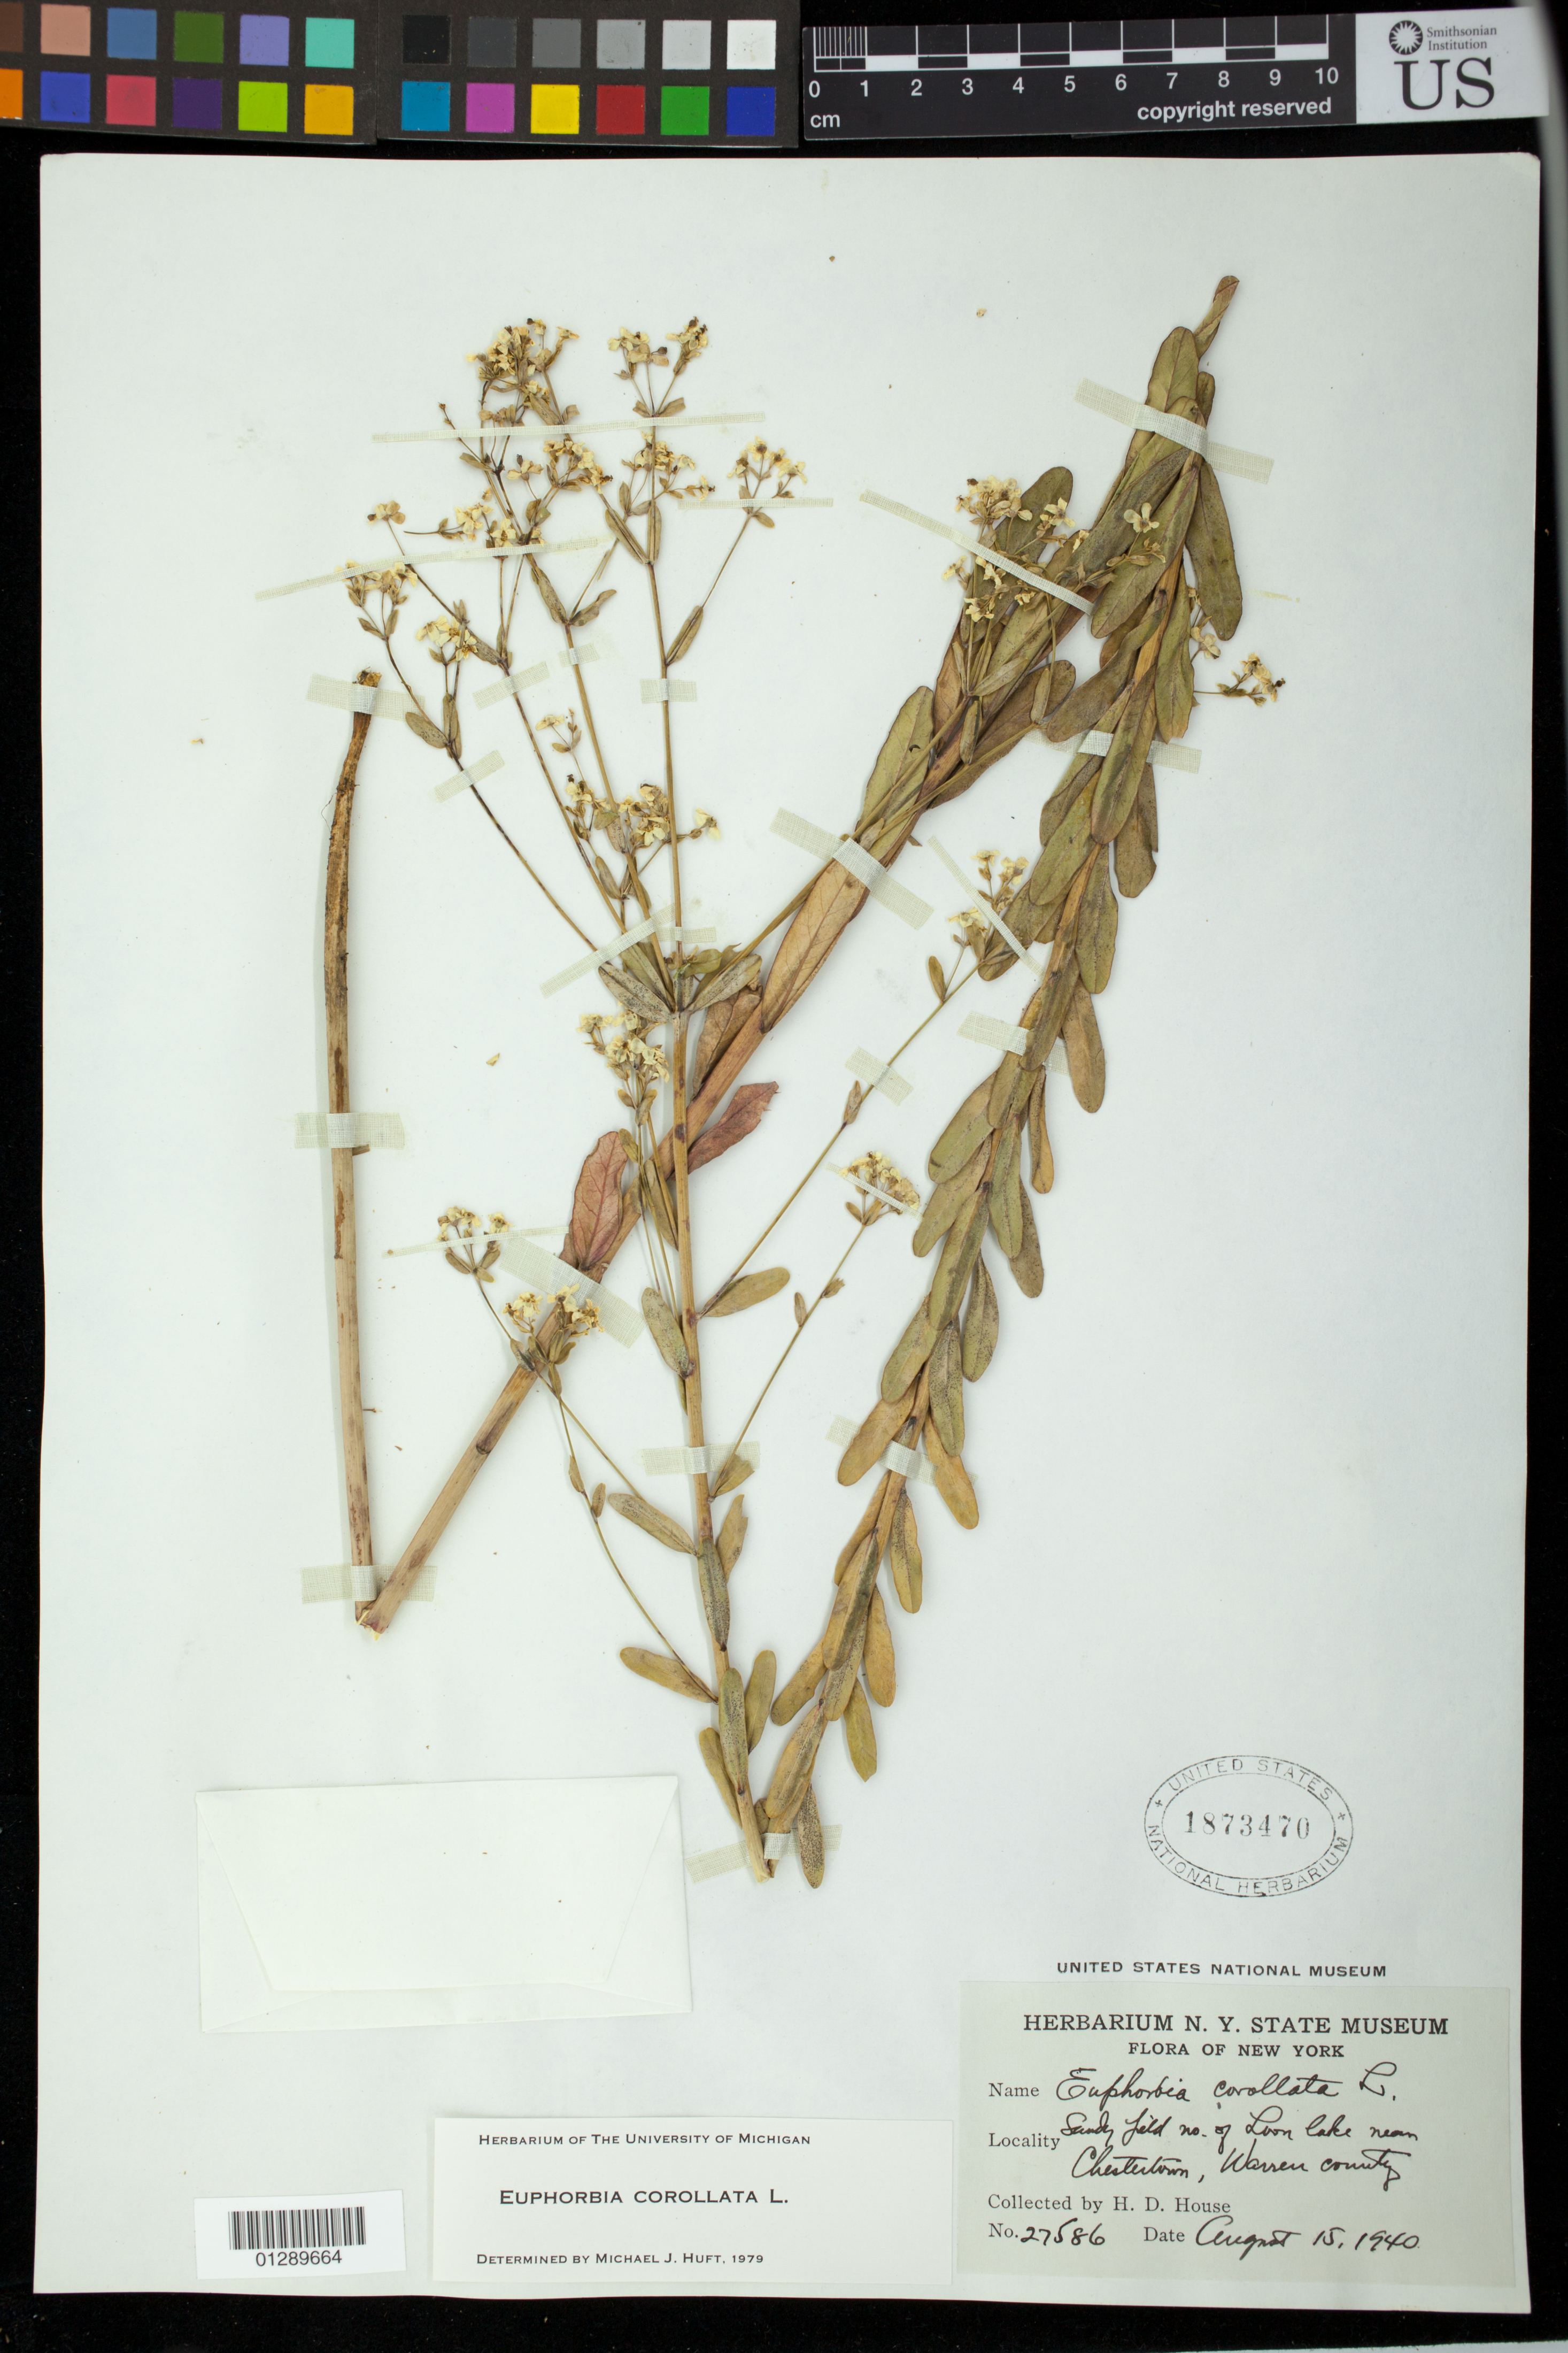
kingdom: Plantae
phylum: Tracheophyta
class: Magnoliopsida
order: Malpighiales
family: Euphorbiaceae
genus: Euphorbia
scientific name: Euphorbia corollata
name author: L.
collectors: H. D. House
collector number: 27586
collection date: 1940-08-15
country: United States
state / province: New York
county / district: Warren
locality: field north of Loon Lake near Chestertown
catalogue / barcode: US 1873470